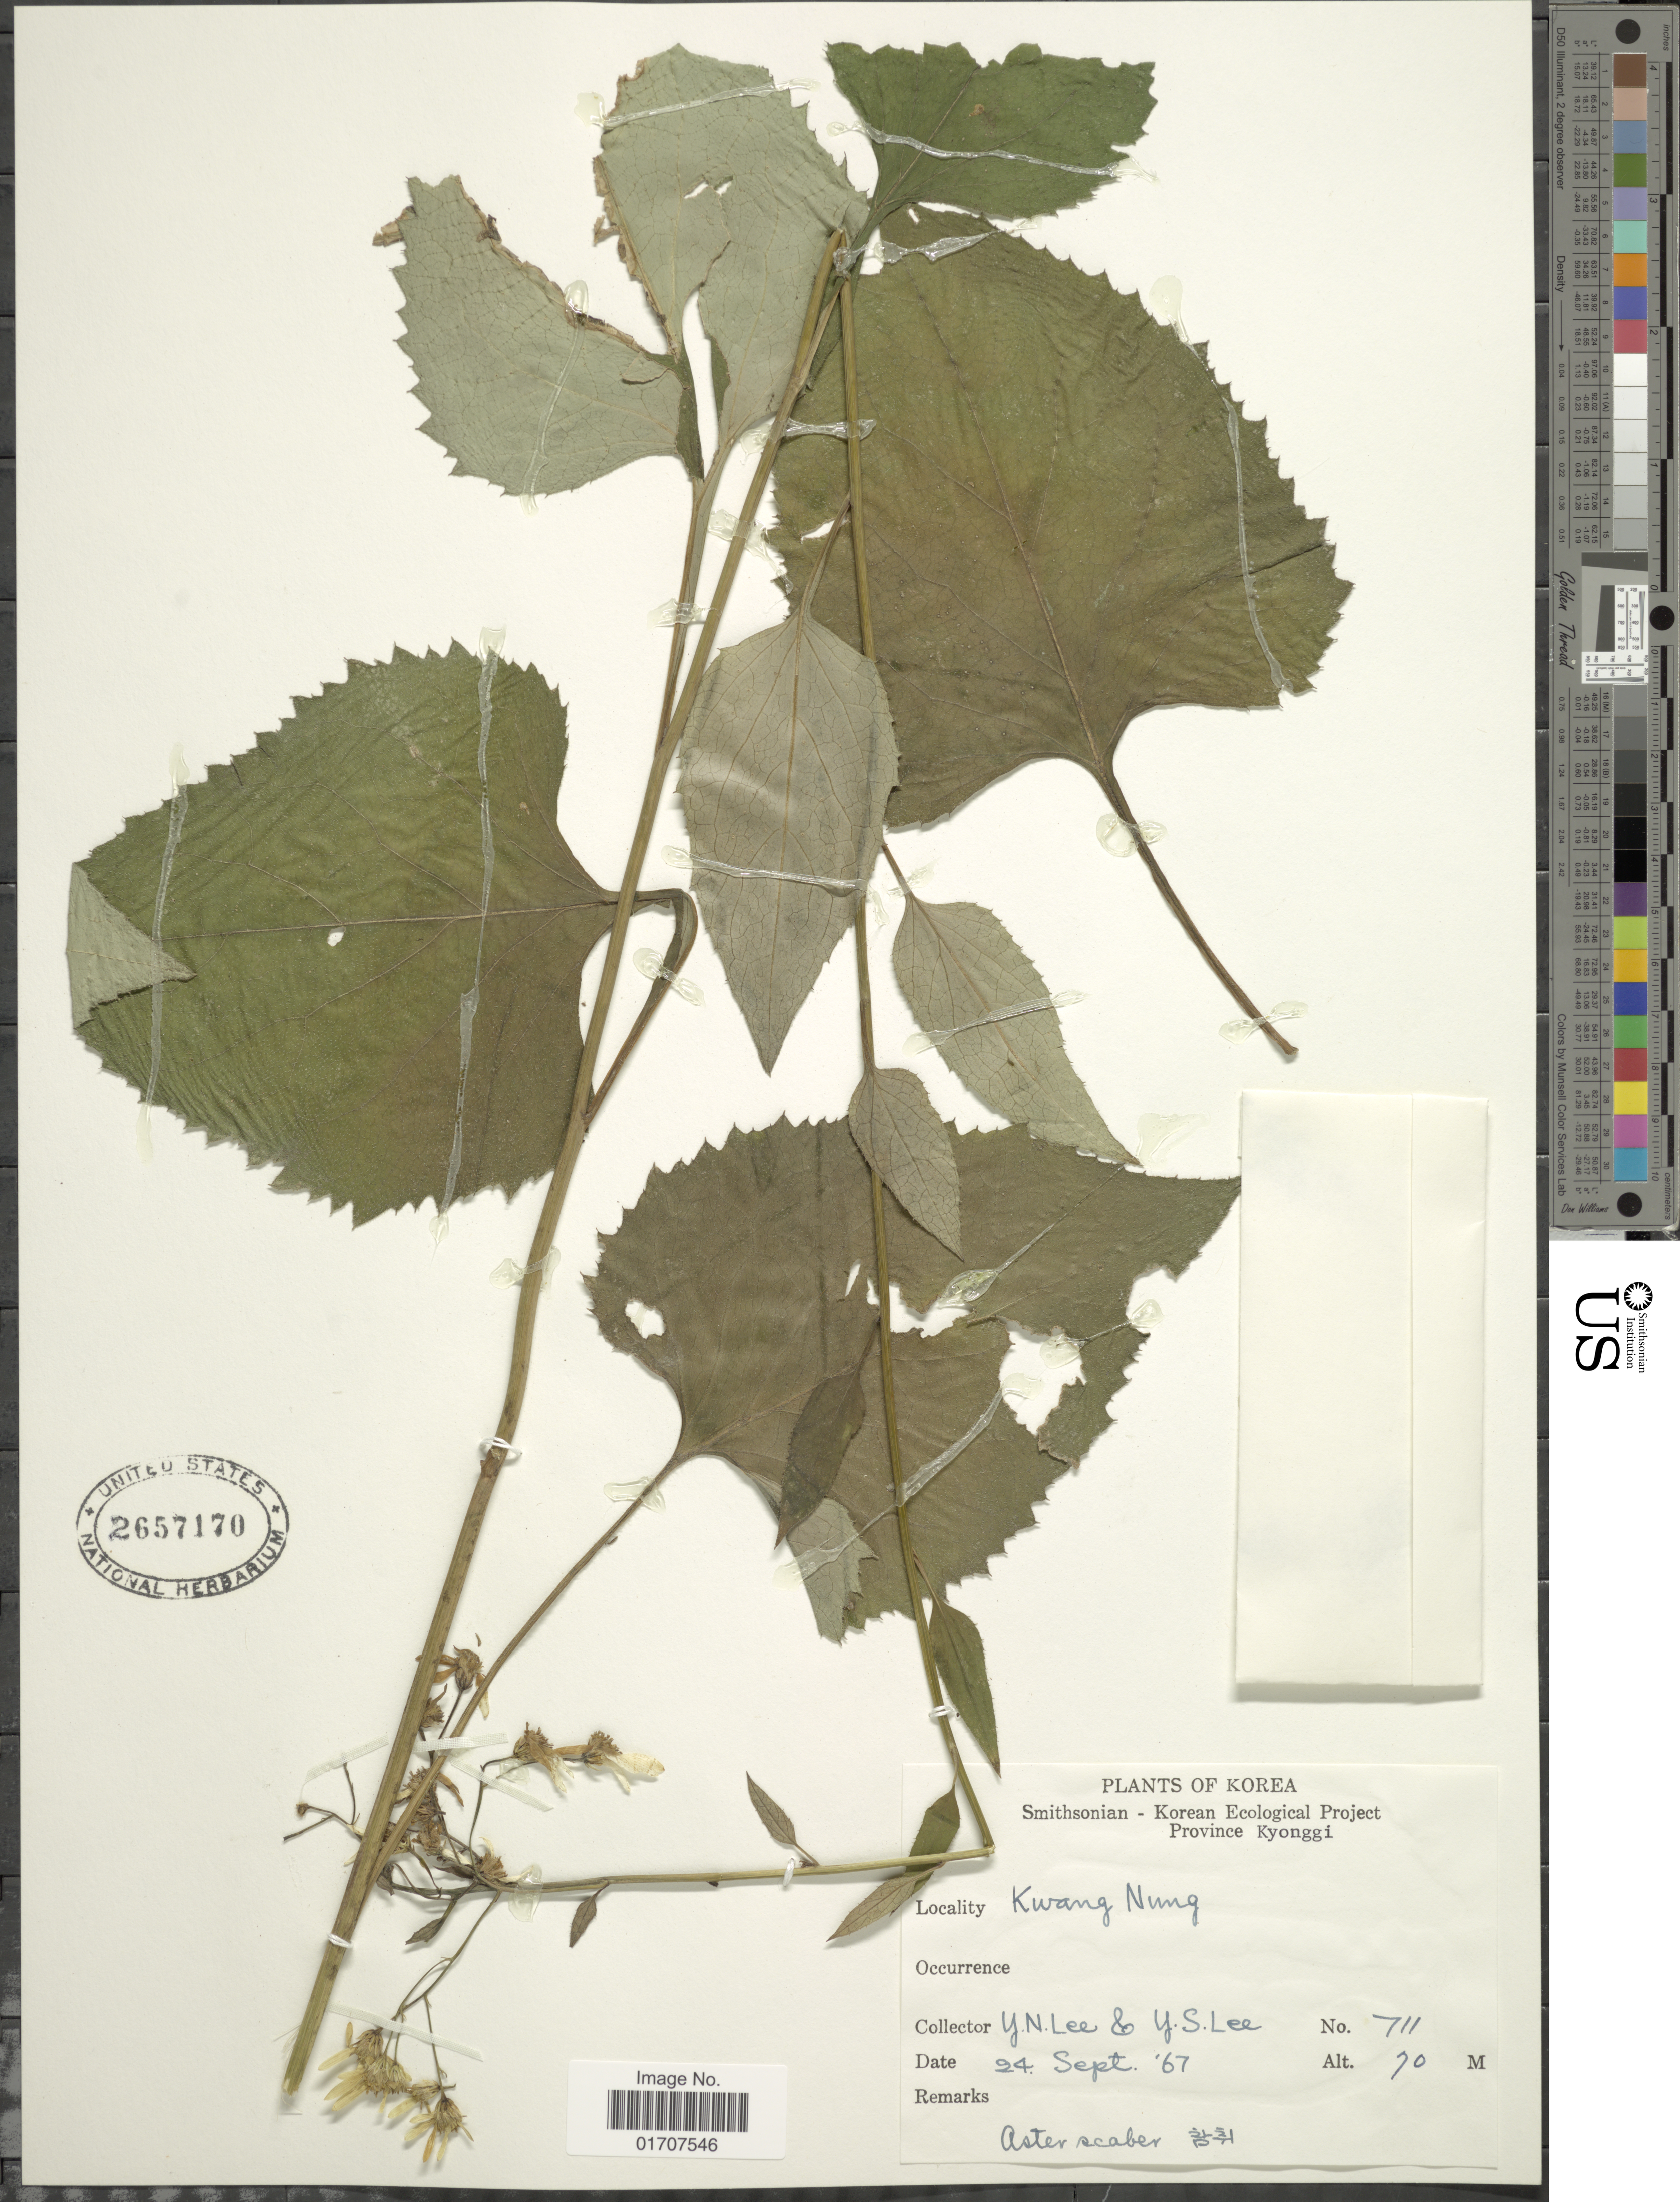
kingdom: Plantae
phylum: Tracheophyta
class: Magnoliopsida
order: Asterales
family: Asteraceae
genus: Doellingeria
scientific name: Doellingeria scaber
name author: (Thunb.) Nees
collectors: Y. N. Lee & Y. S. Lee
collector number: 711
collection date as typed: Transcribed d/m/y: 24/9/67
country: South Korea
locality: Korea, Province Kyonggi, Kwang Nung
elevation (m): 70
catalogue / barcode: US 2657170